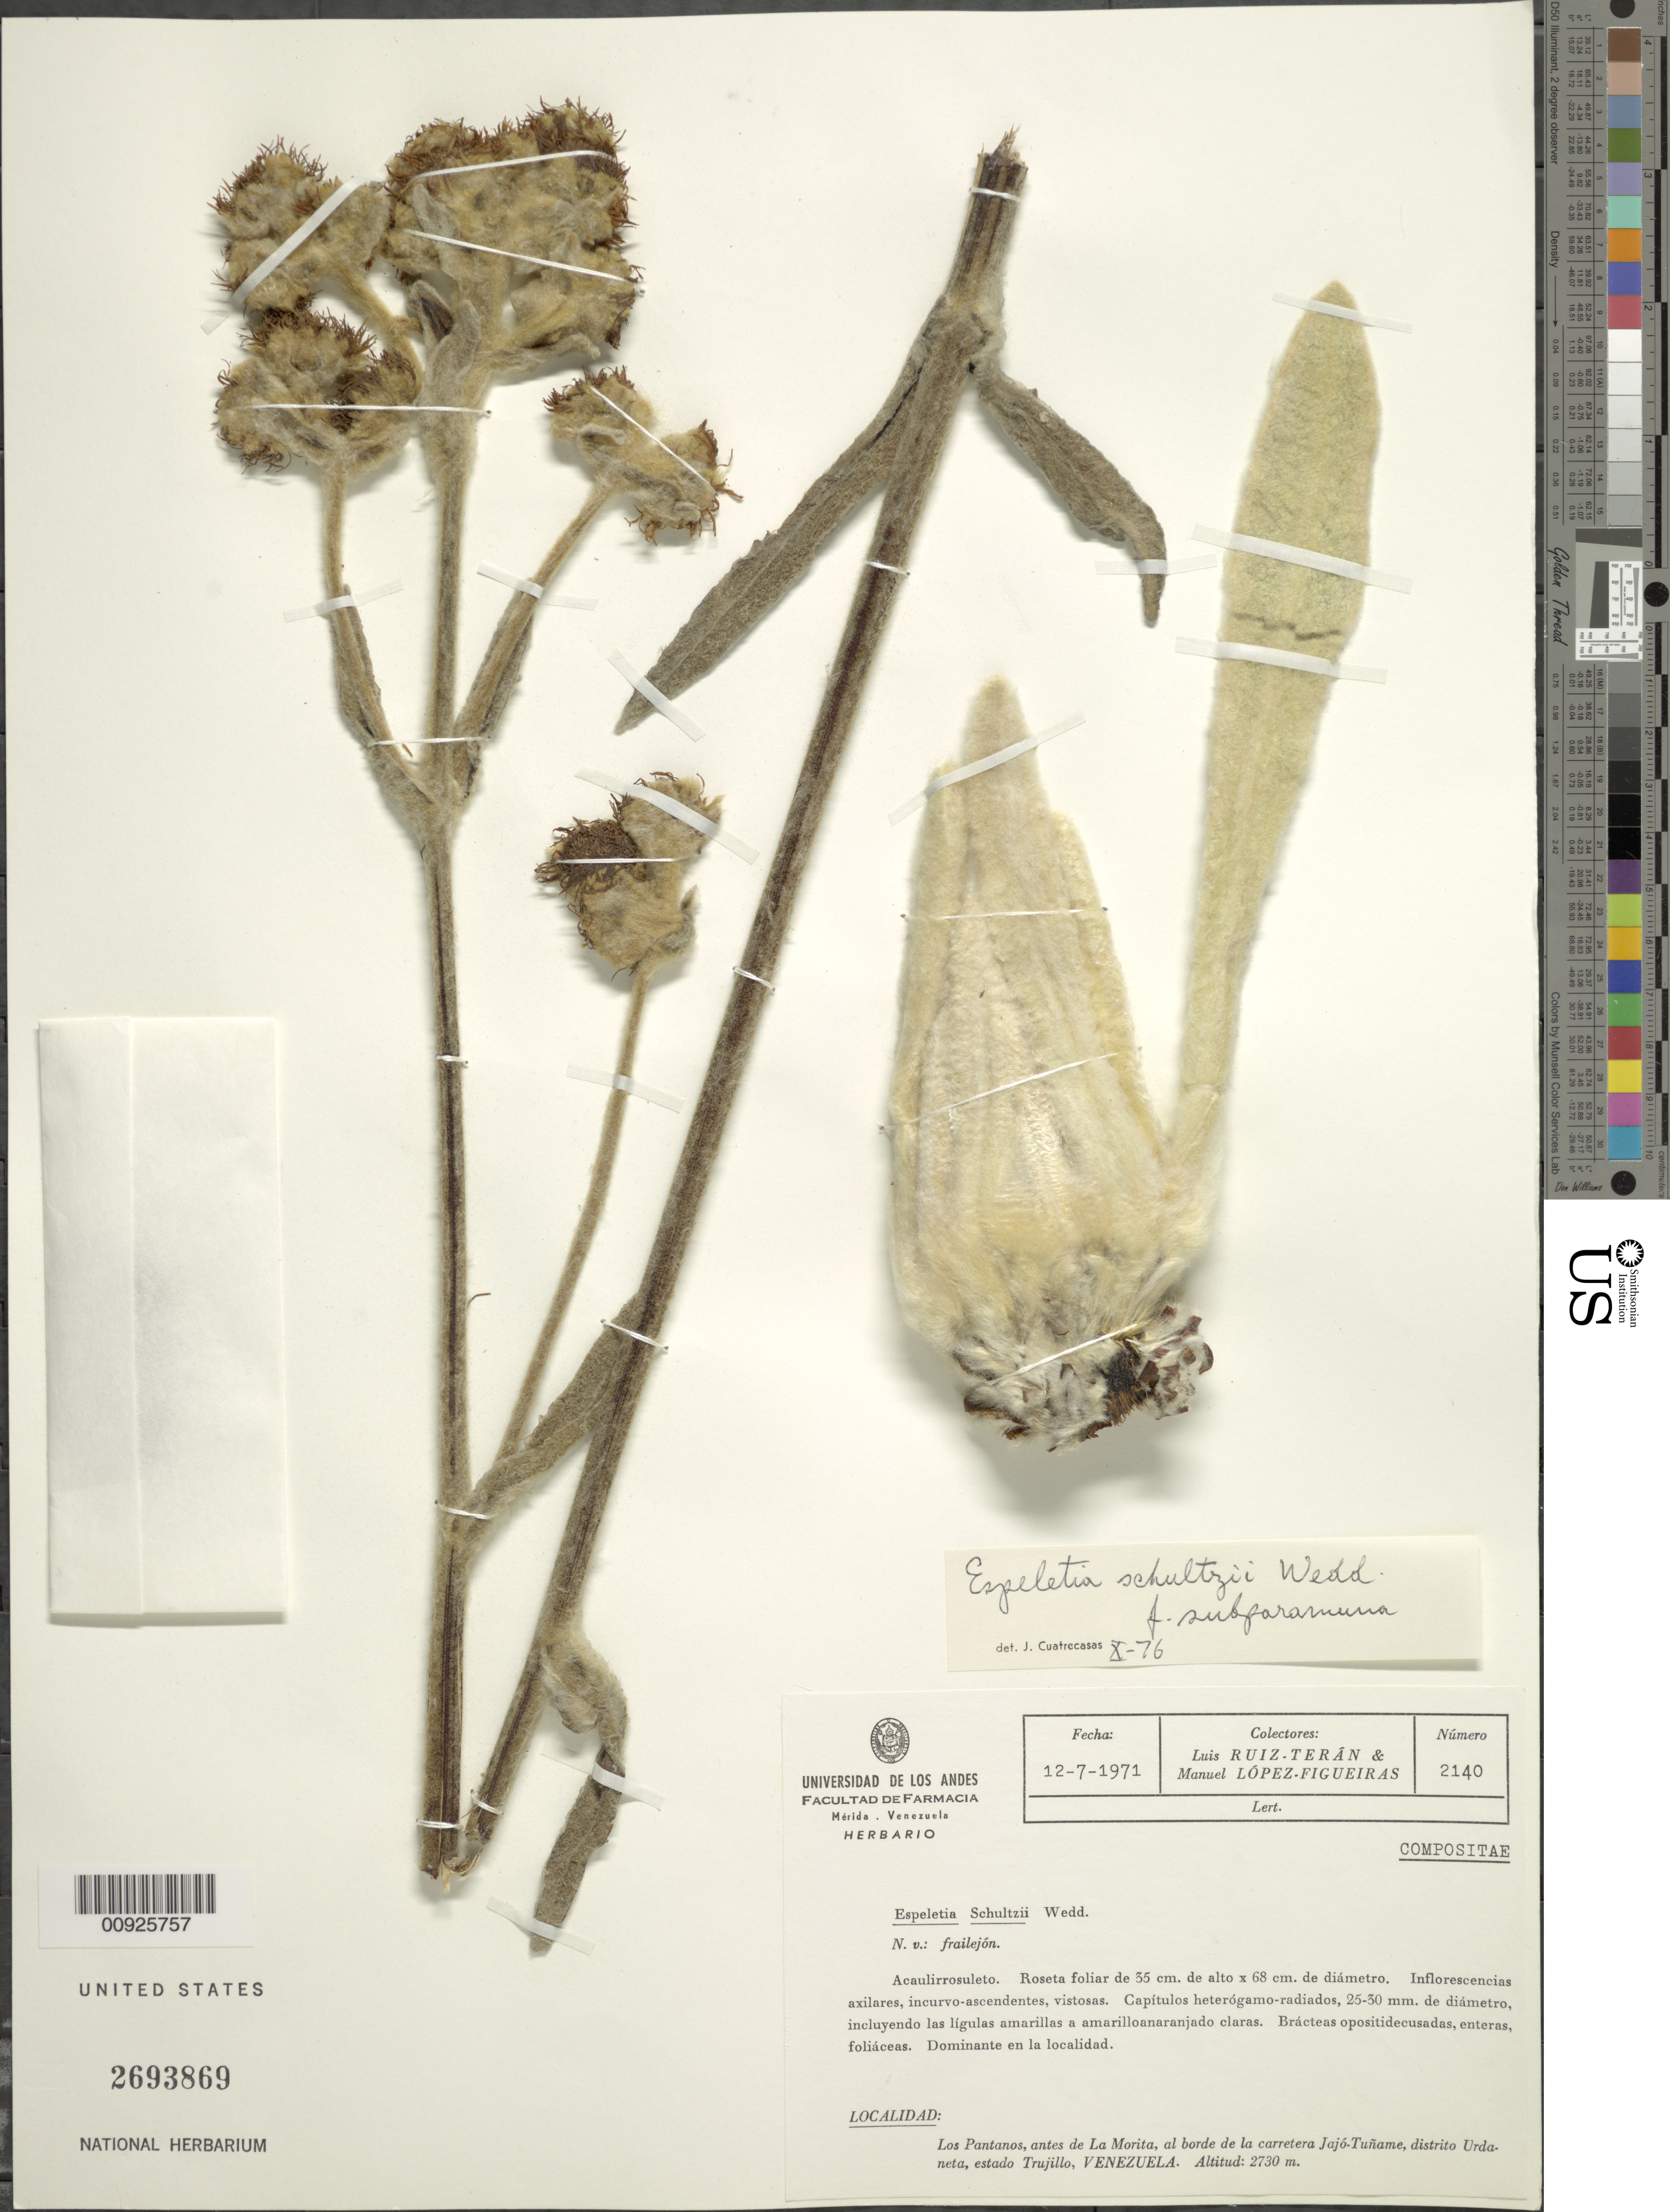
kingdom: Plantae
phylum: Tracheophyta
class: Magnoliopsida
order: Asterales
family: Asteraceae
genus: Espeletia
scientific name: Espeletia schultzii var. subparamuna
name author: Cuatrec.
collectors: L. E. Ruíz-Terán & M. López Figueiras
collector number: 2140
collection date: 1971-06-12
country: Venezuela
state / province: Trujillo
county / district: Urdaneta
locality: Los Pantanos, antes de la Morita, al borde de la carretera Jajó-Tuñame.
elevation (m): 2730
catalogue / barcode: US 2693869